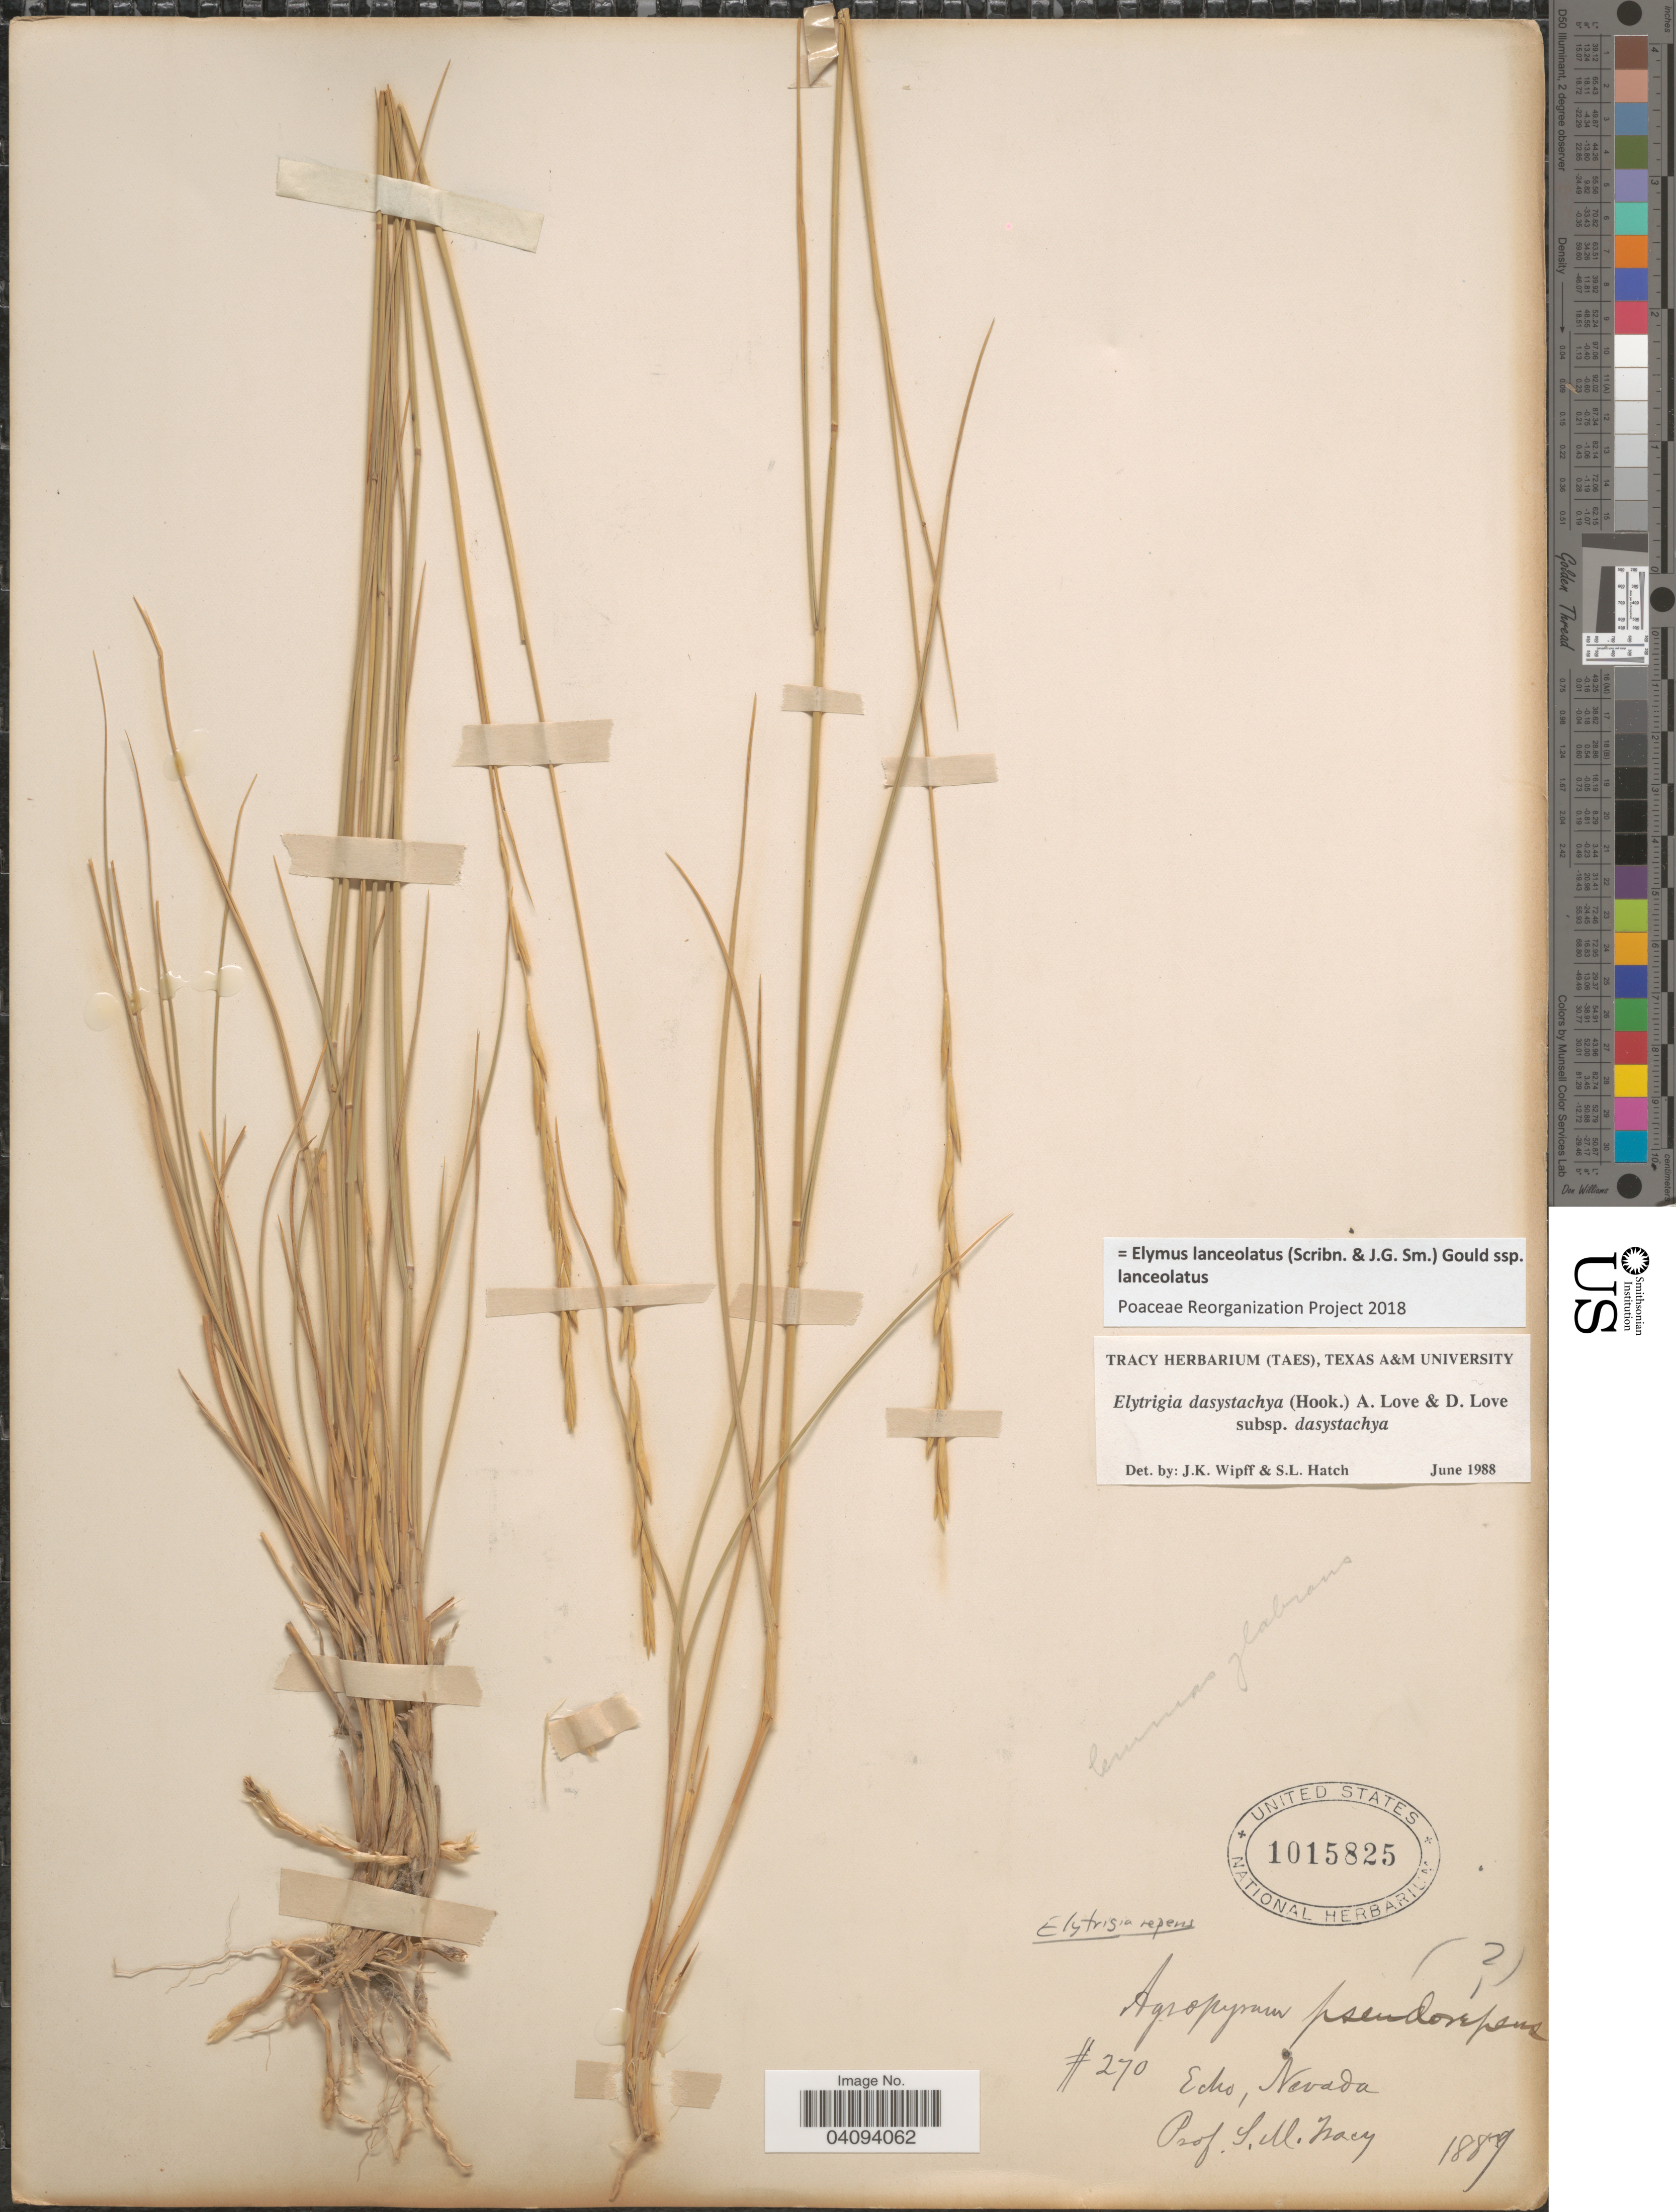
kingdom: Plantae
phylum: Tracheophyta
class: Liliopsida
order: Poales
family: Poaceae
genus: Elymus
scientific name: Elymus lanceolatus subsp. lanceolatus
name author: (Scribn. & J.G. Sm.) Gould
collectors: S. M. Tracy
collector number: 270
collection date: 1887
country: United States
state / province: Nevada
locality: Echo.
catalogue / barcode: US 1015825